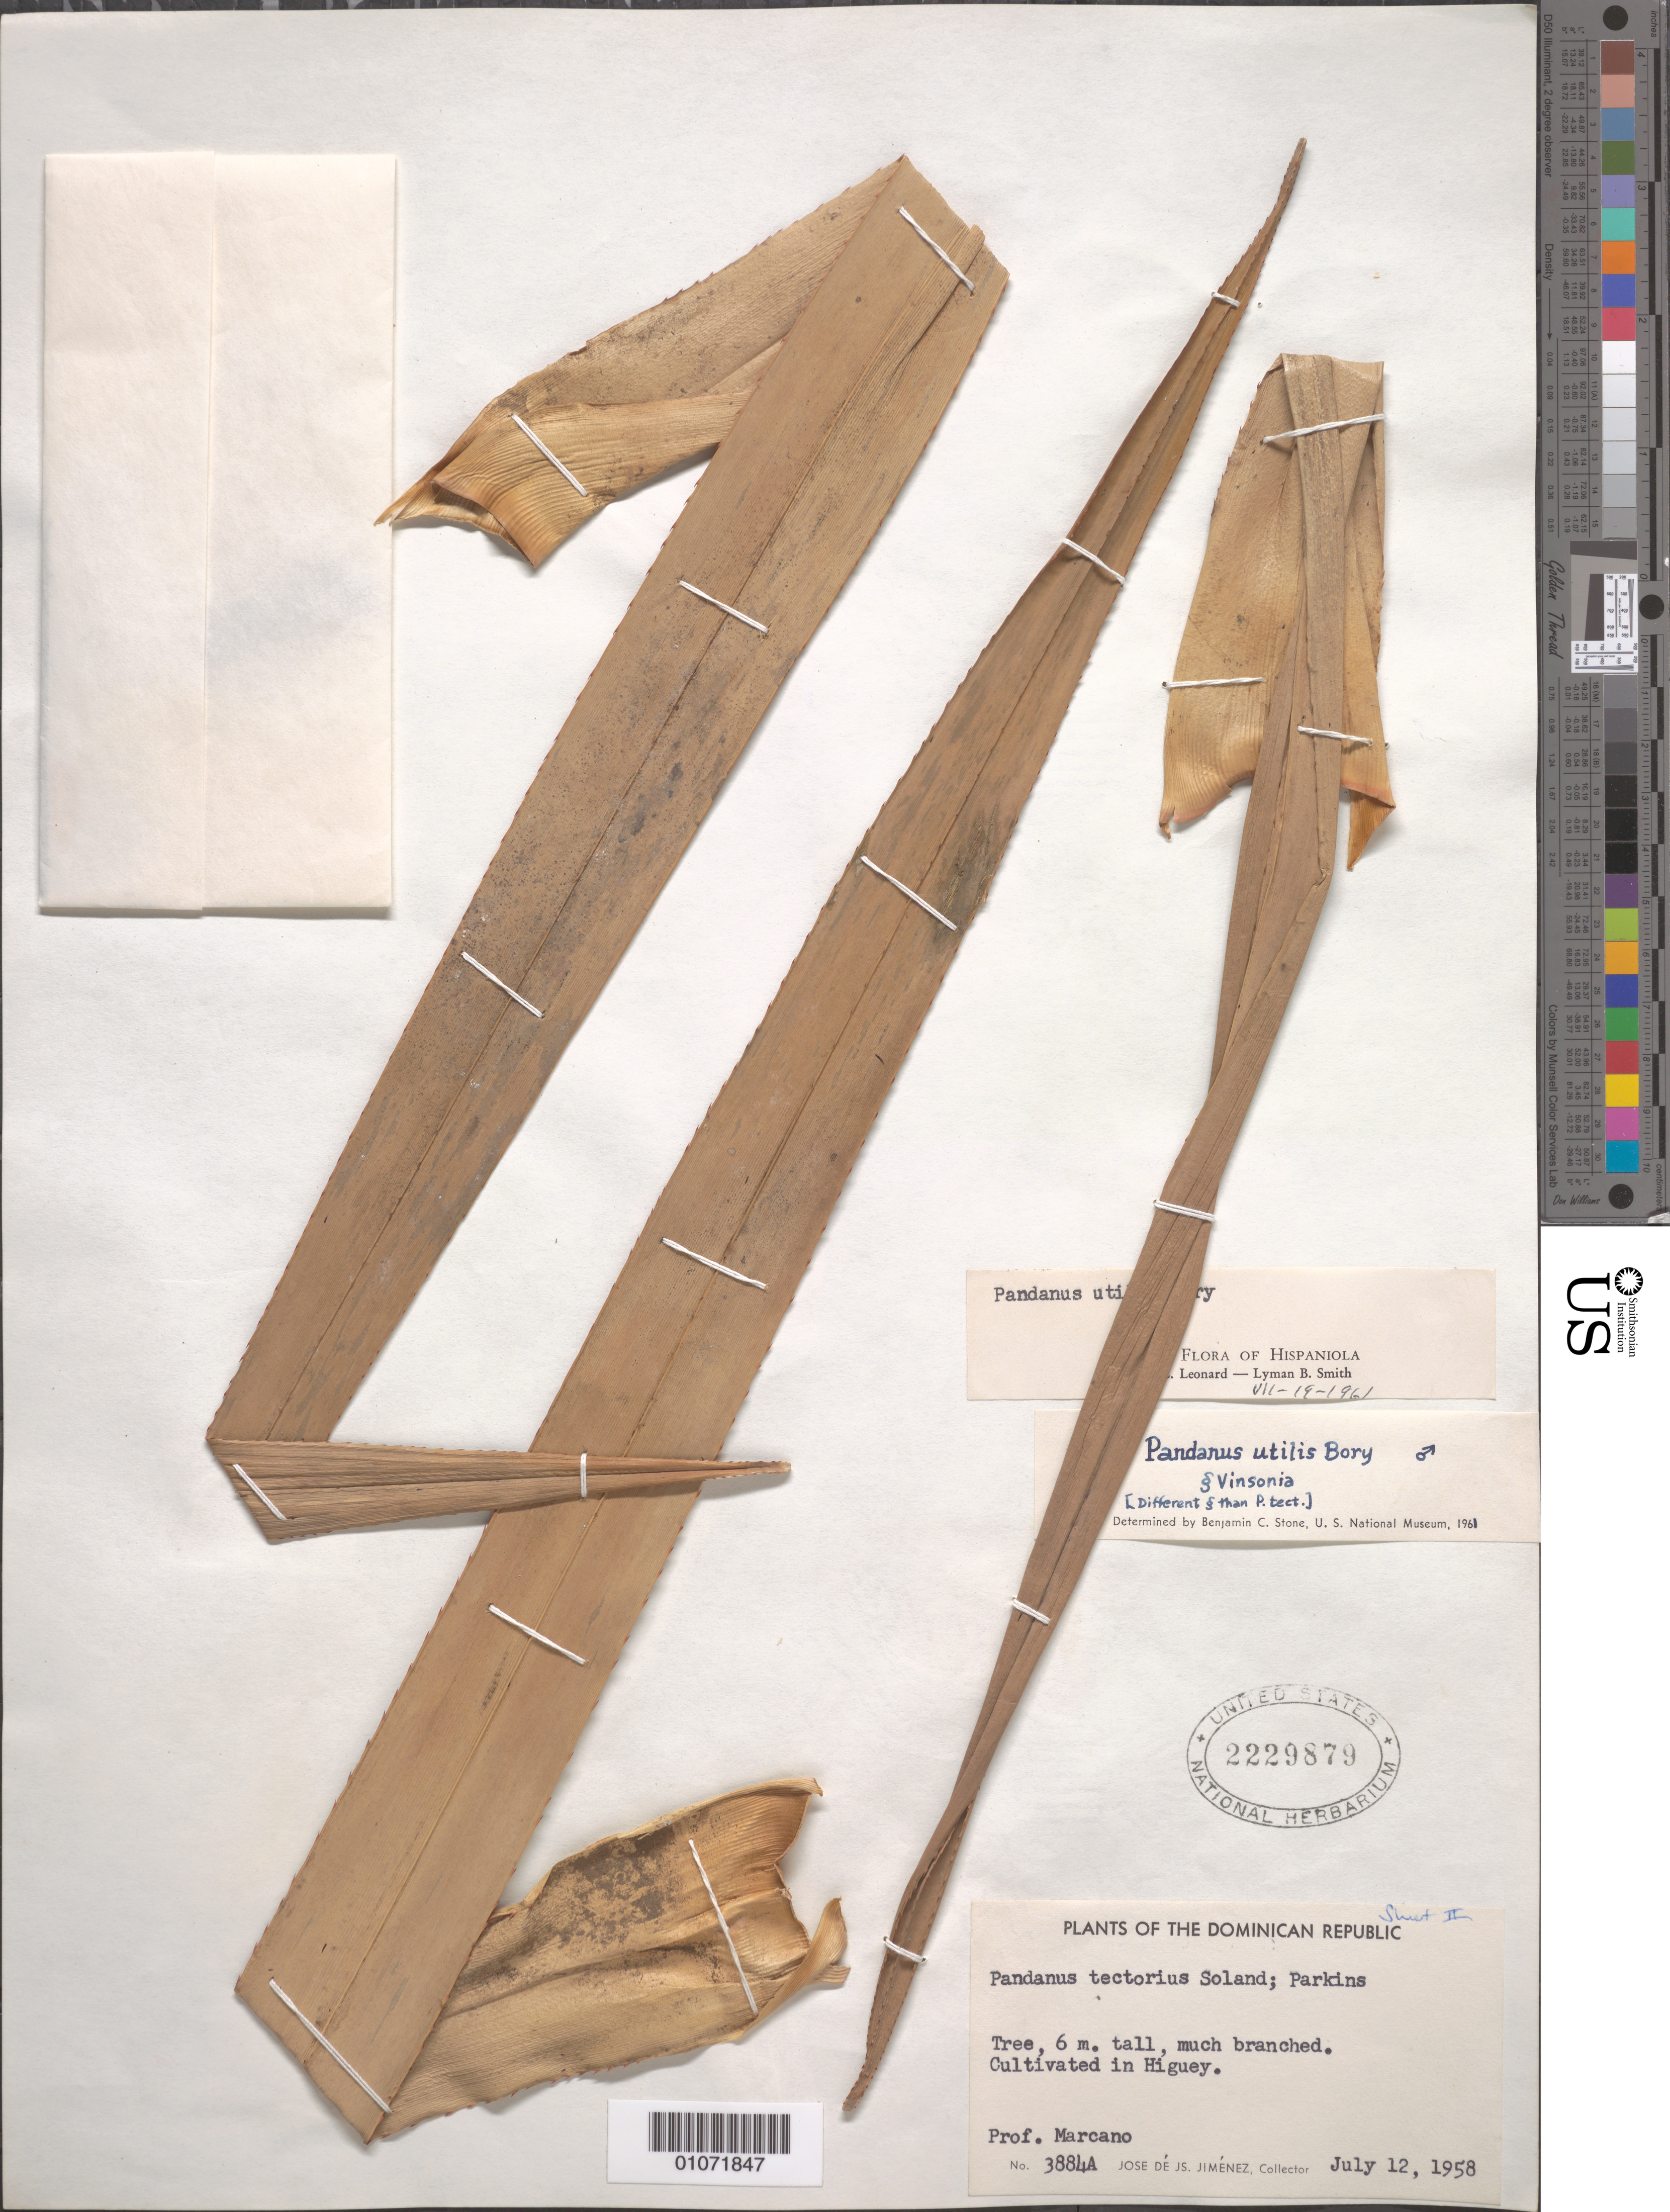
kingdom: Plantae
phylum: Tracheophyta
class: Liliopsida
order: Pandanales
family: Pandanaceae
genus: Pandanus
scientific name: Pandanus tectorius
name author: Parkinson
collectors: J. J. Jiménez Almonte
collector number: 3884A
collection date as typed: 12 Jul 1958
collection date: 1958-07-12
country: Dominican Republic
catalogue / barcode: US 2229879